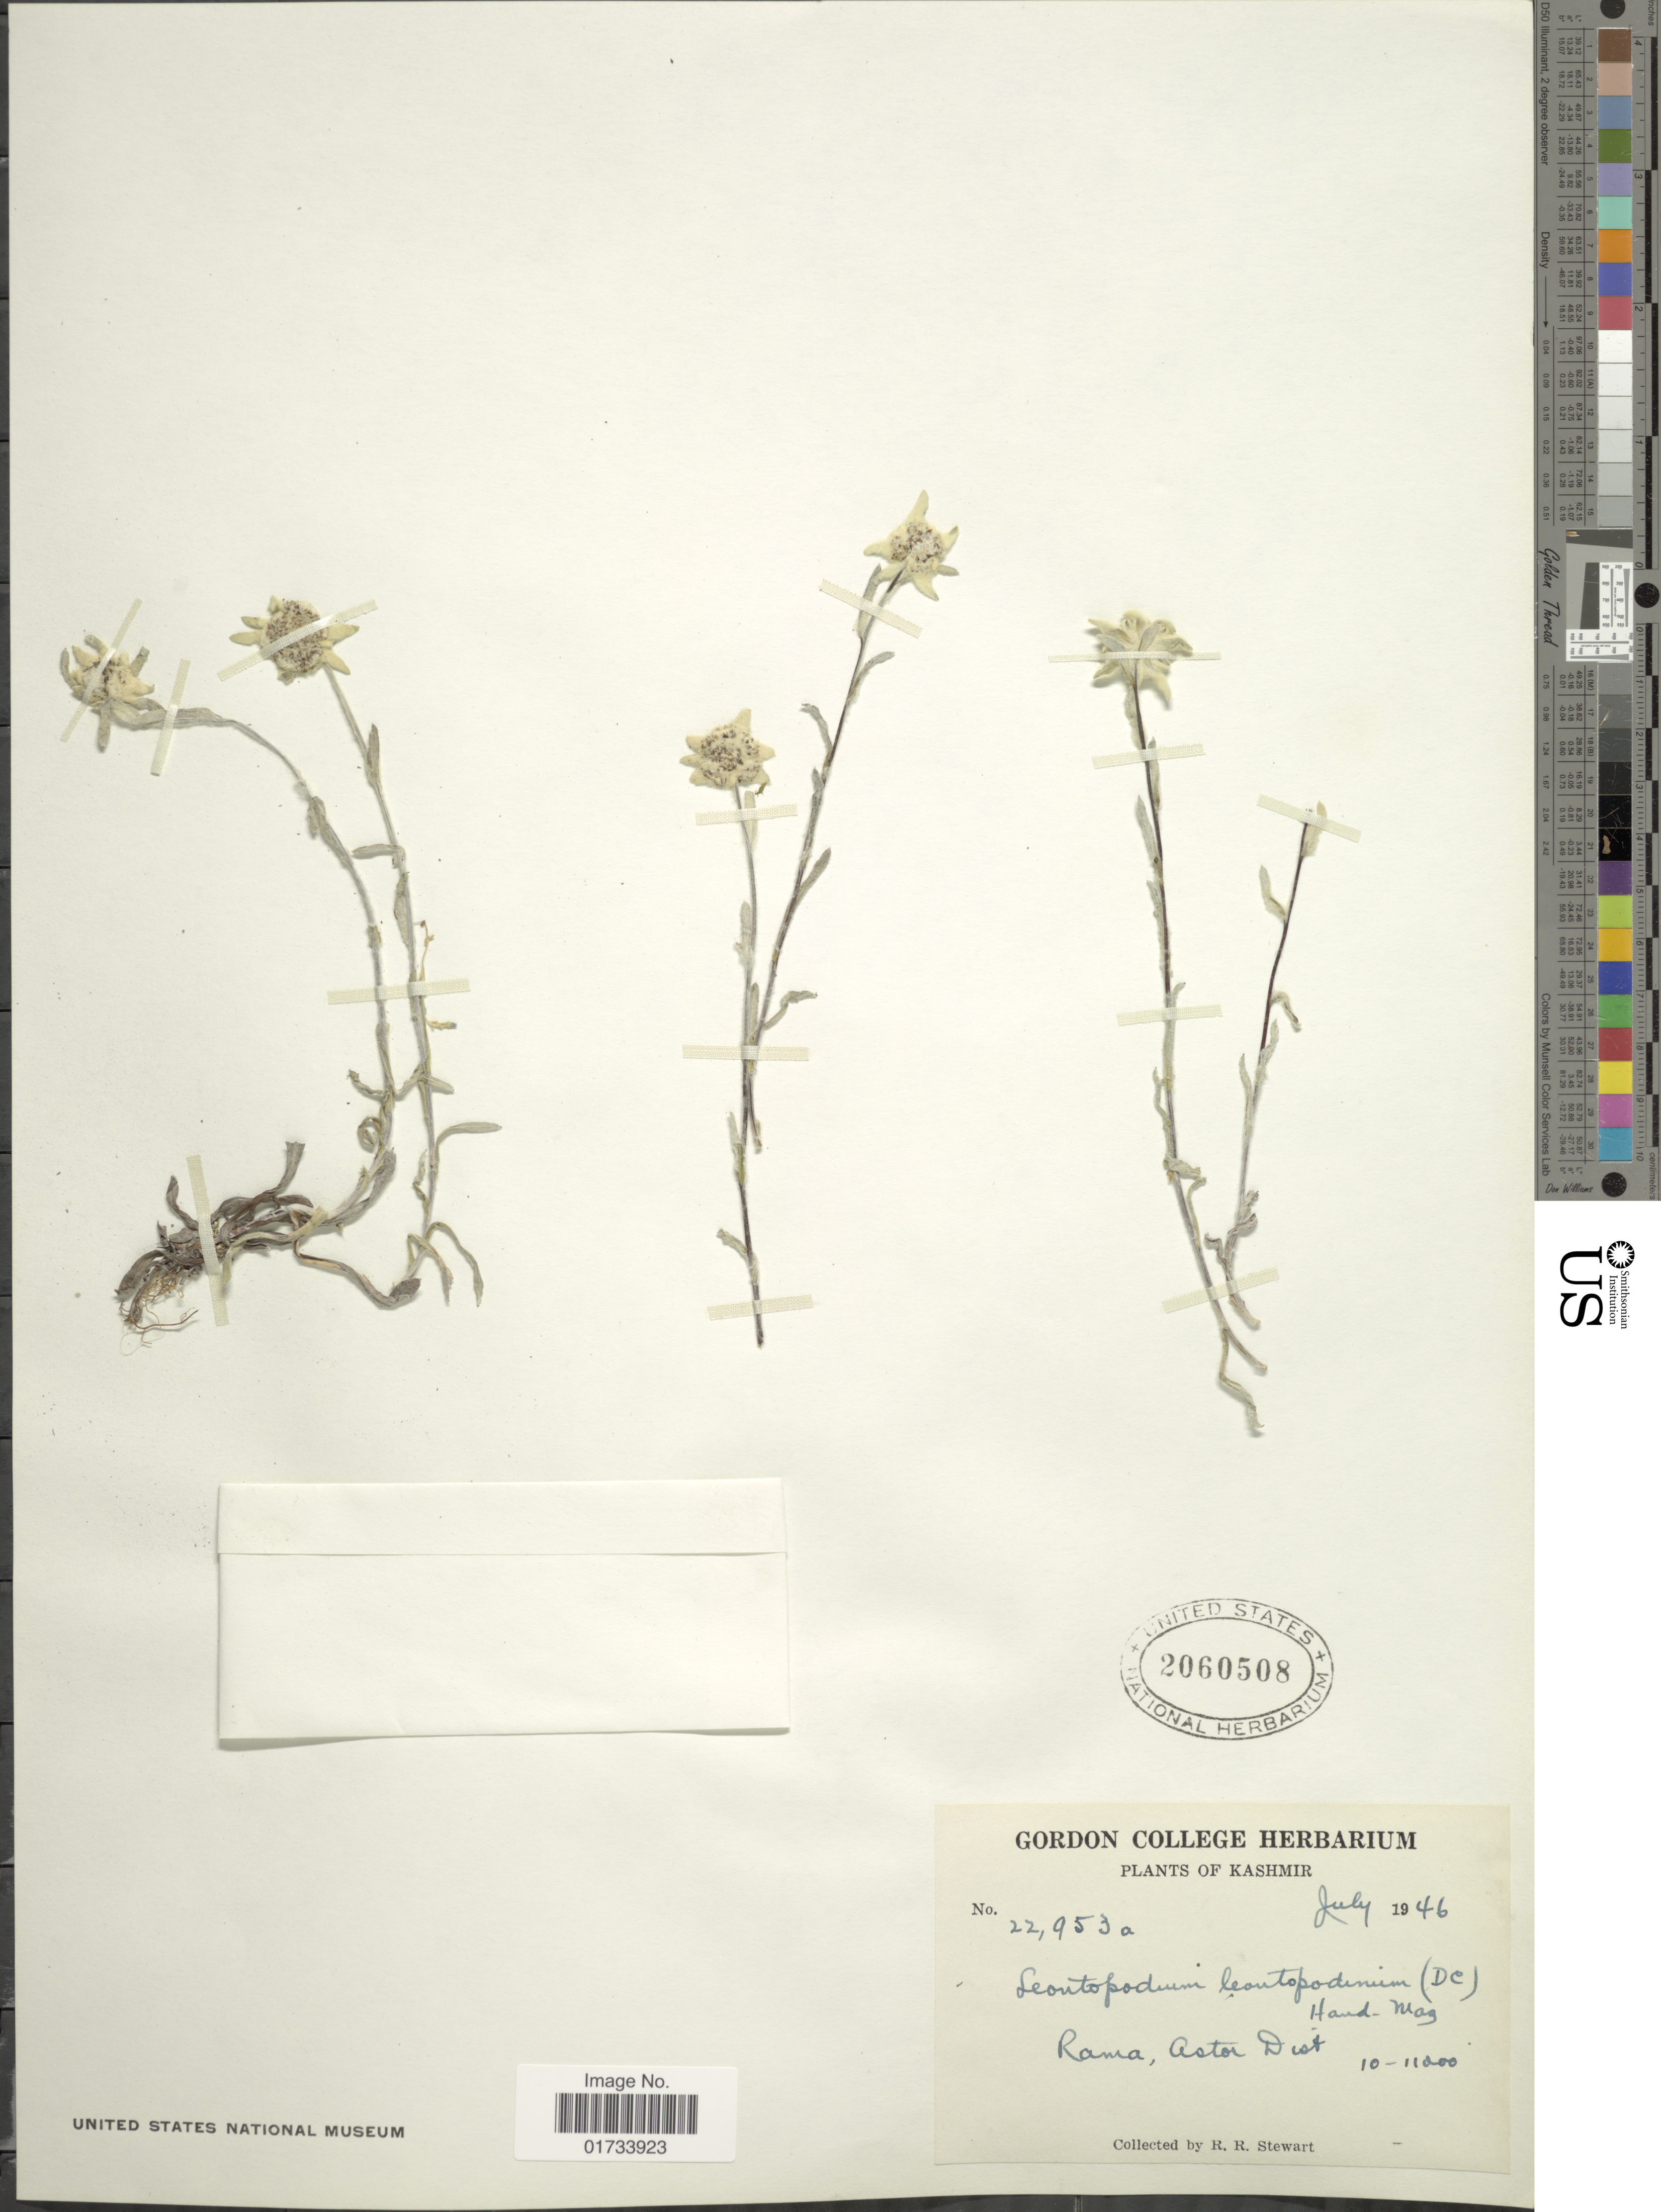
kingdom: Plantae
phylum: Tracheophyta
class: Magnoliopsida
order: Asterales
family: Asteraceae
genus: Leontopodium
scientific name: Leontopodium leontopodinum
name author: (DC.) Hand.-Mazz.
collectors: R. R. Stewart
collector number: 22953a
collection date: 1946-07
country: India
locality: Kashmir, Rama,Astor Dist.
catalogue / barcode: US 2060508